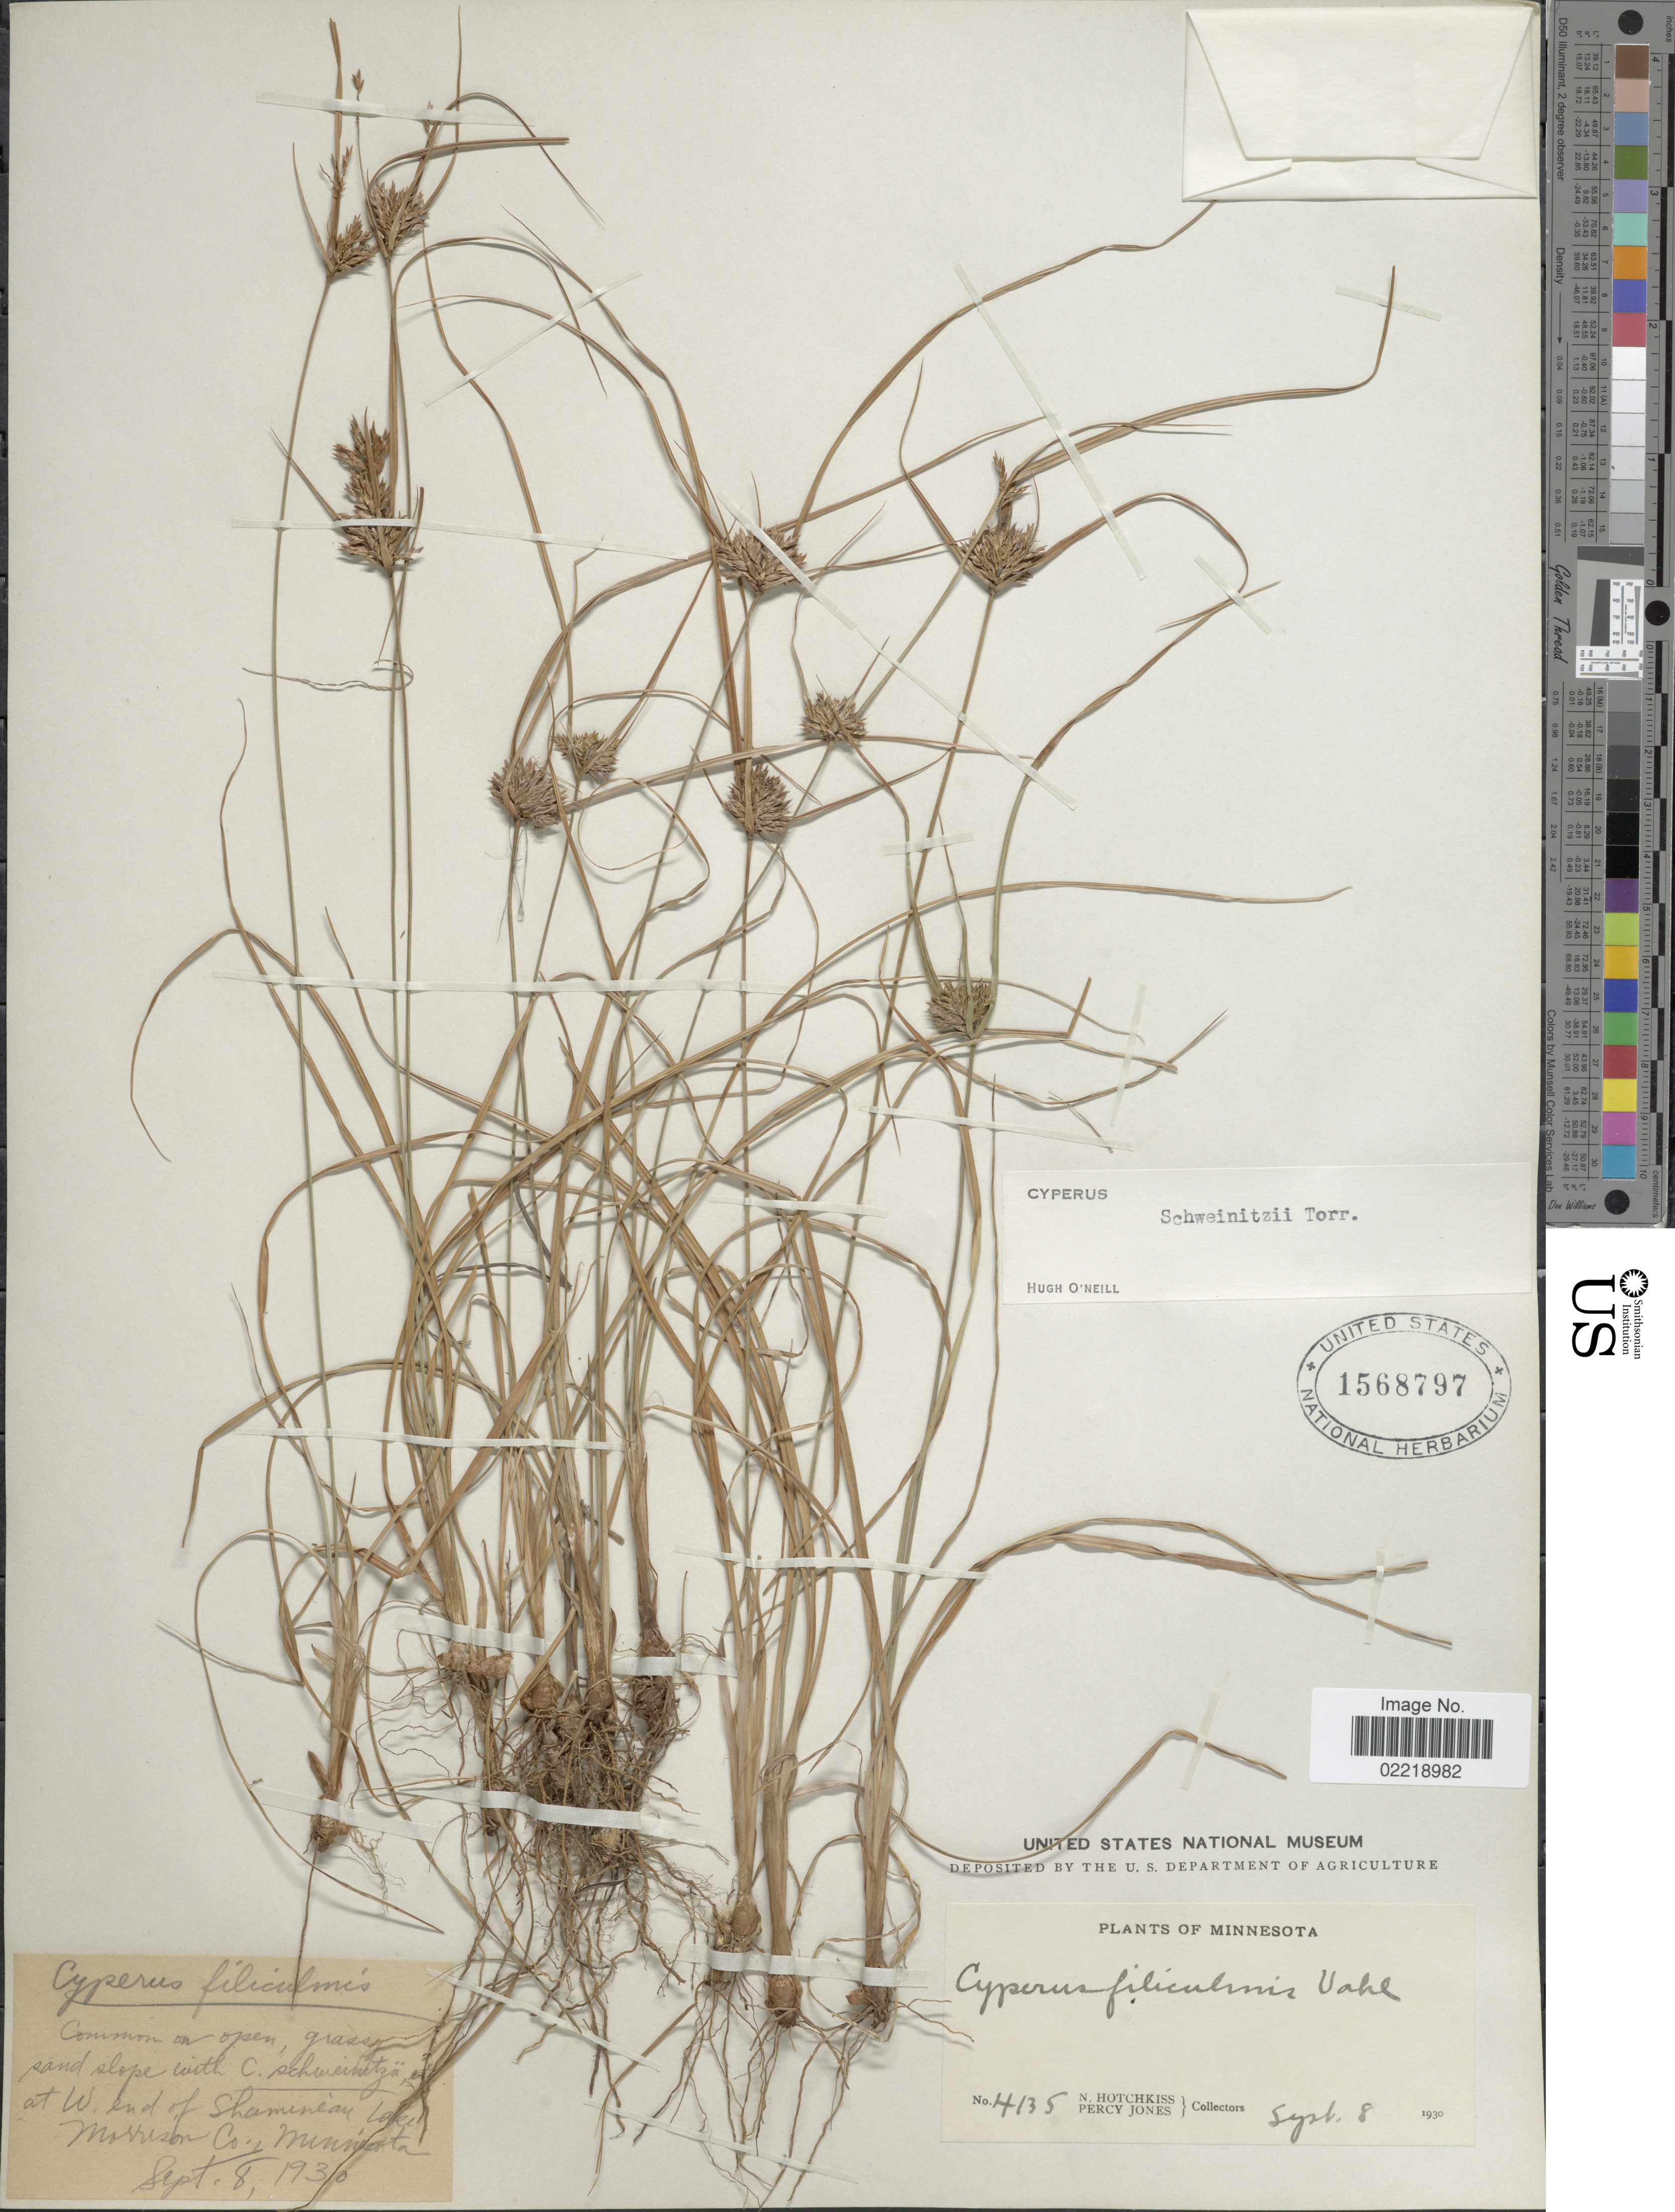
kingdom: Plantae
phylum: Tracheophyta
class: Liliopsida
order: Poales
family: Cyperaceae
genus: Cyperus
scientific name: Cyperus schweinitzii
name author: Torr.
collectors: N. Hotchkiss & P. Jones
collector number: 4135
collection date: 1930-09-08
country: United States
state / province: Minnesota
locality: Common on open, grassy sand slope , at W end of Shameneau Lake Morrison Co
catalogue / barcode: US 1568797